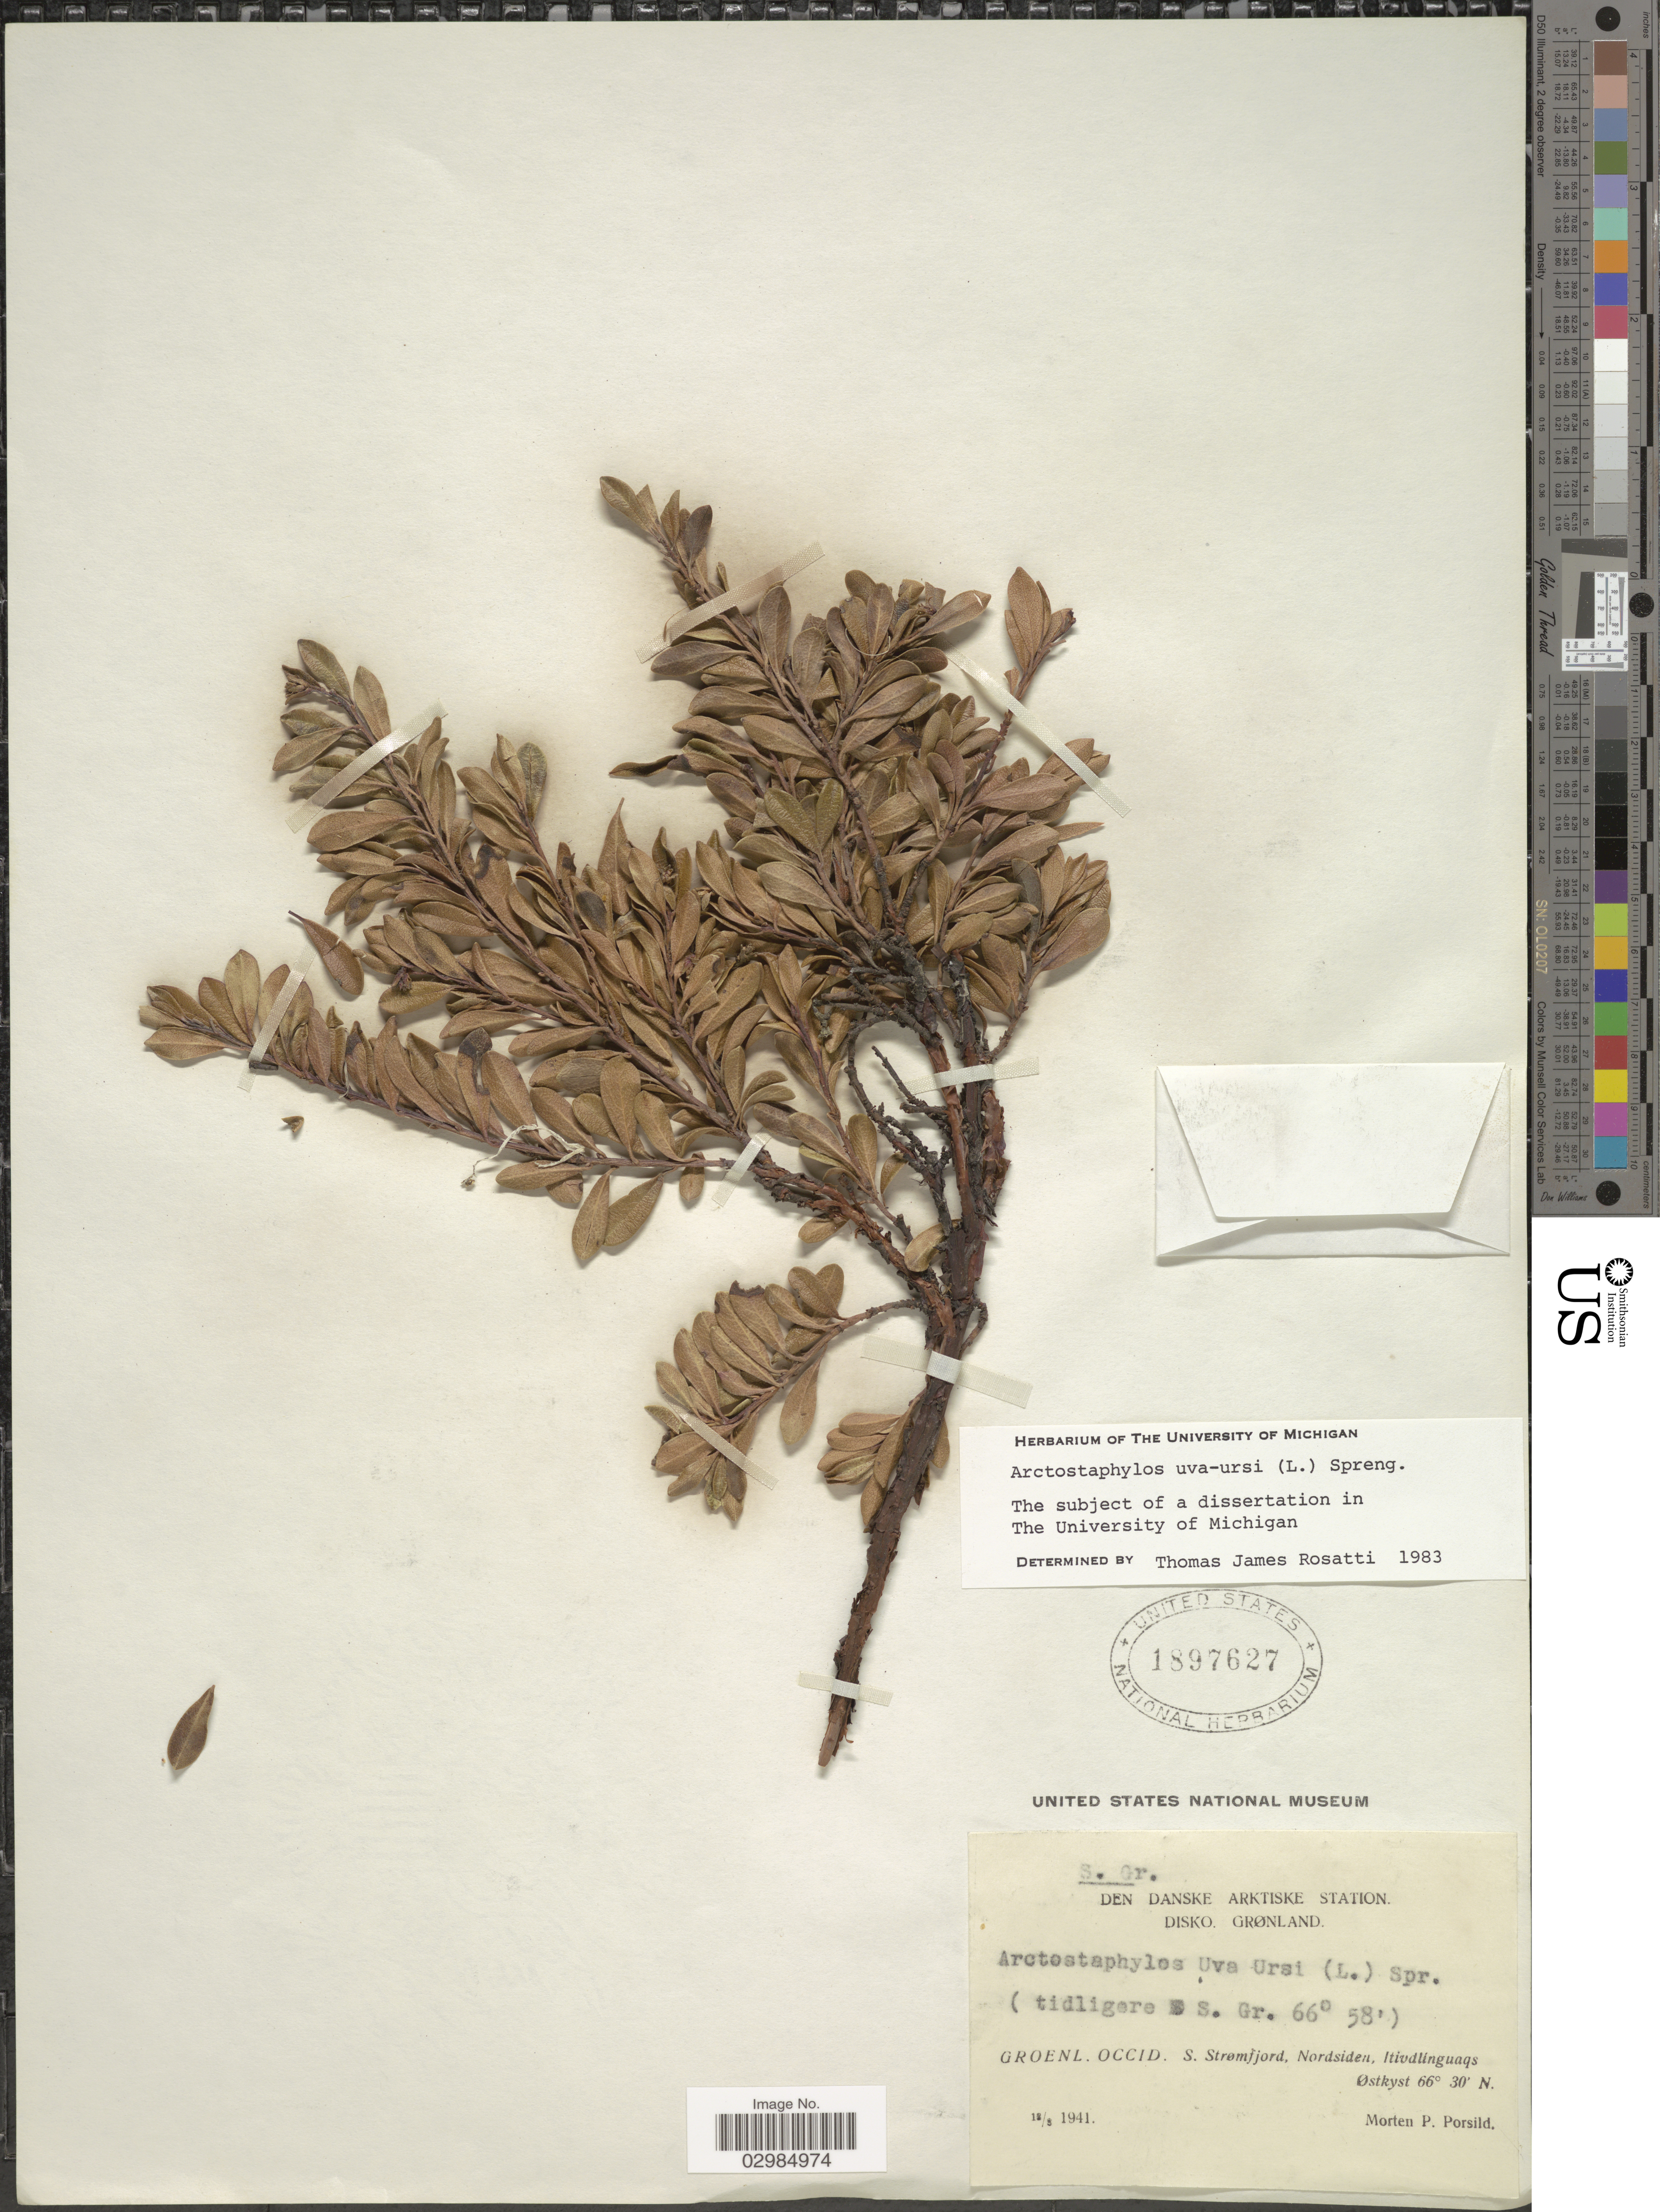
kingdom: Plantae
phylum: Tracheophyta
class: Magnoliopsida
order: Ericales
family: Ericaceae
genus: Arctostaphylos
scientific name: Arctostaphylos uva-ursi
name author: (L.) Spreng.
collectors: M. P. Porsild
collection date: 1941-08-18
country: Greenland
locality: S. Gr. Den Danske Arktiske Station. Disko. Groenl. Occid. S. Strømfjord, Nordsiden, Itivdlinguaqs. Ostkyst.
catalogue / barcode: US 1897627